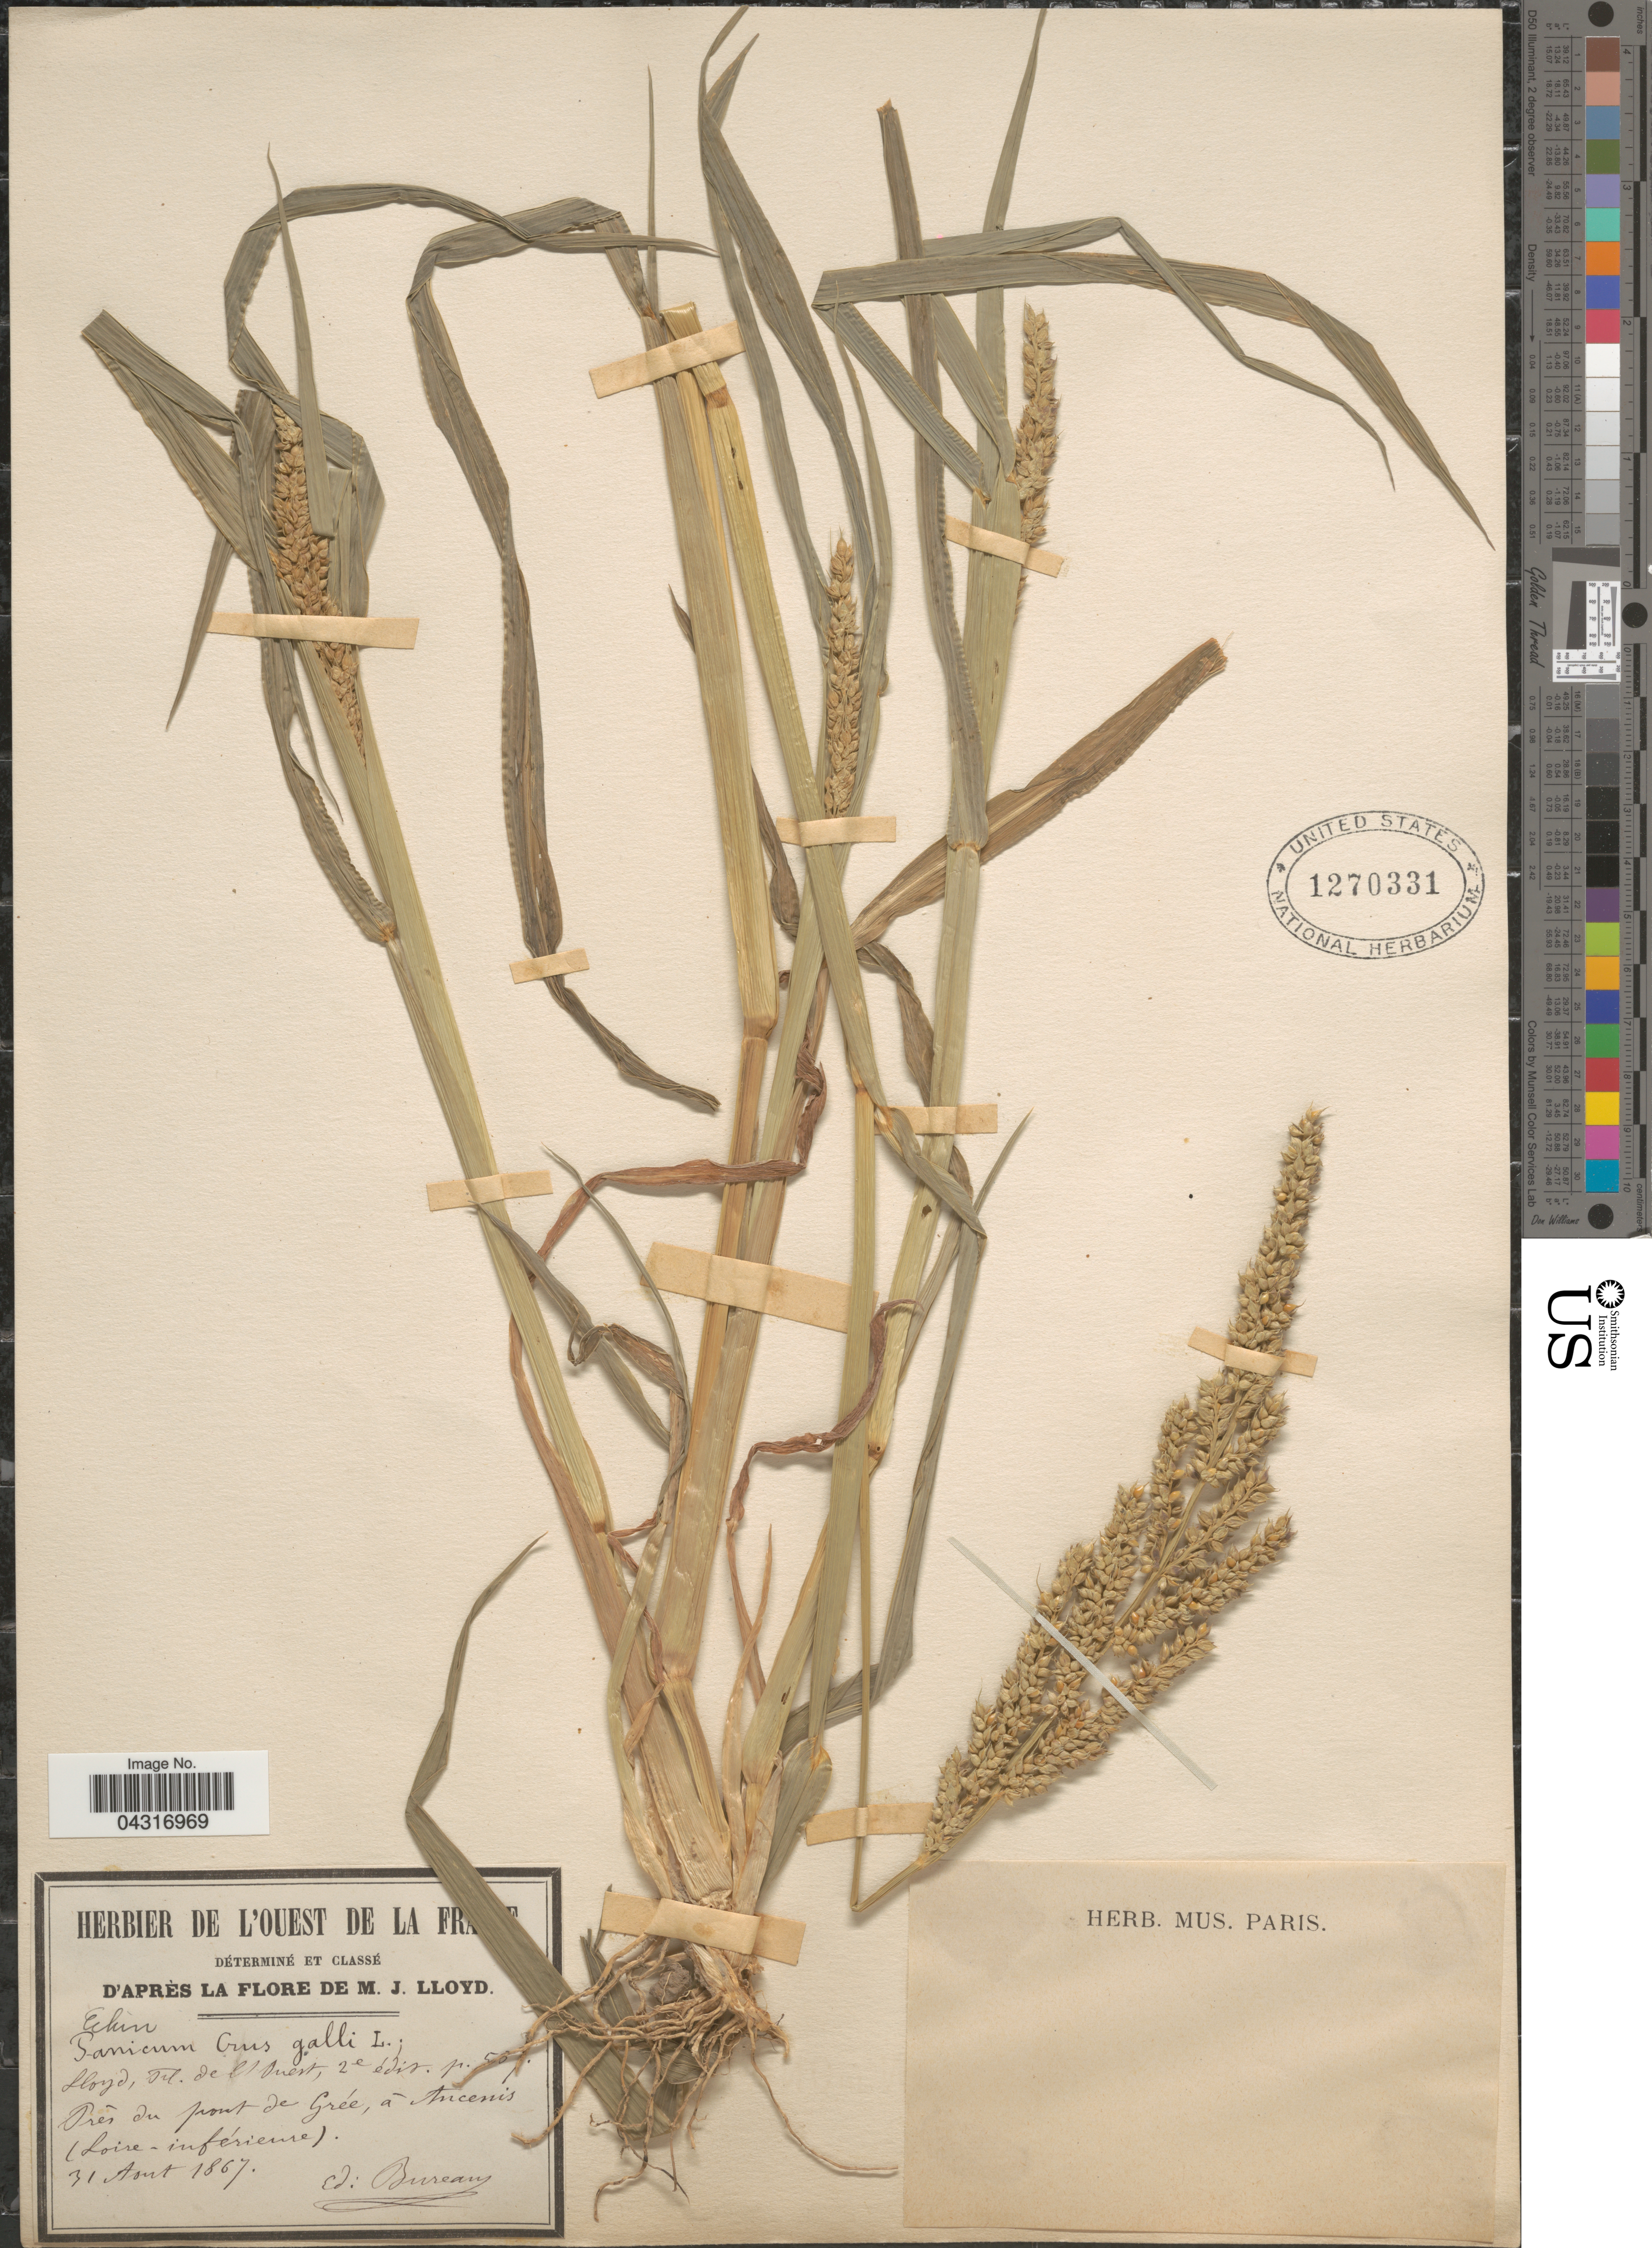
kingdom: Plantae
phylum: Tracheophyta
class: Liliopsida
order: Poales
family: Poaceae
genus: Echinochloa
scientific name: Echinochloa crus-galli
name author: (L.) P. Beauv.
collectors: É. Bureau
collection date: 1867-08-31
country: France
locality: Près du pont de Grée, à Ancenis (Loire-inférieure).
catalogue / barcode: US 1270331